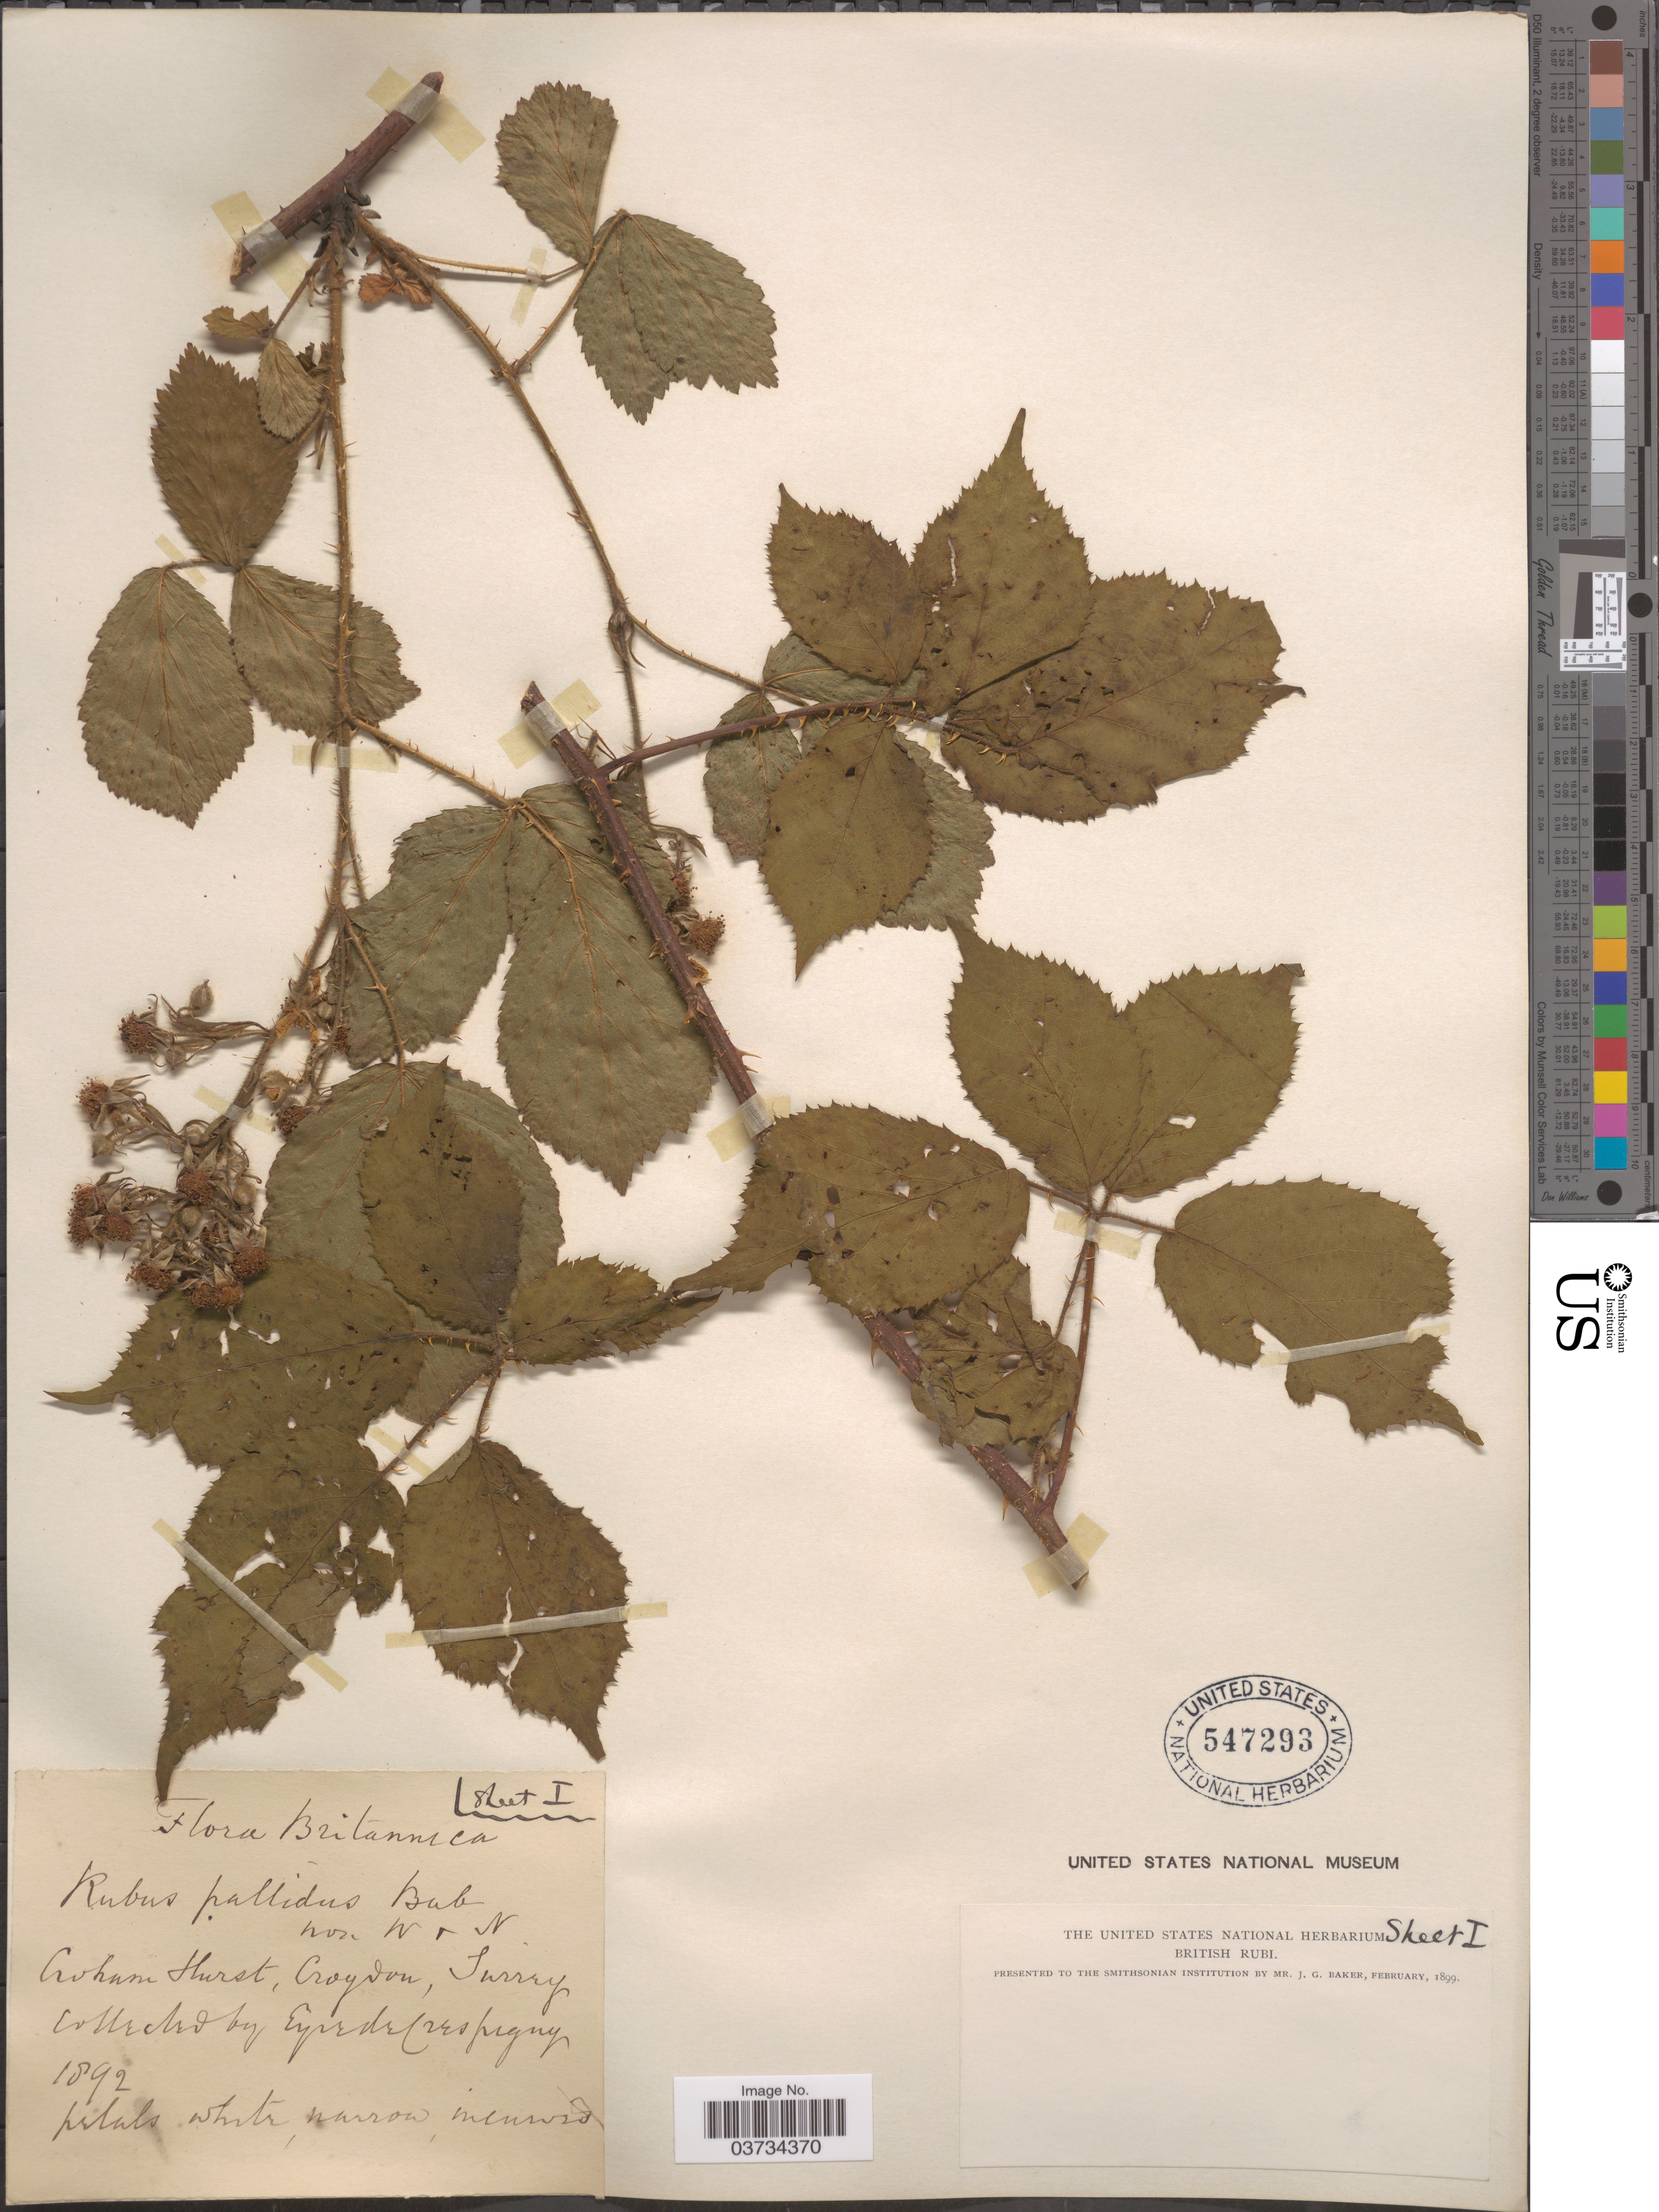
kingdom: Plantae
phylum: Tracheophyta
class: Magnoliopsida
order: Rosales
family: Rosaceae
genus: Rubus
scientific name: Rubus euryanthemus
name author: W.C.R. Watson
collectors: E. de Crespigny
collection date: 1892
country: United Kingdom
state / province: England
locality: Britannica. Croham Hurst, Croydon, Surrey.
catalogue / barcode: US 547293